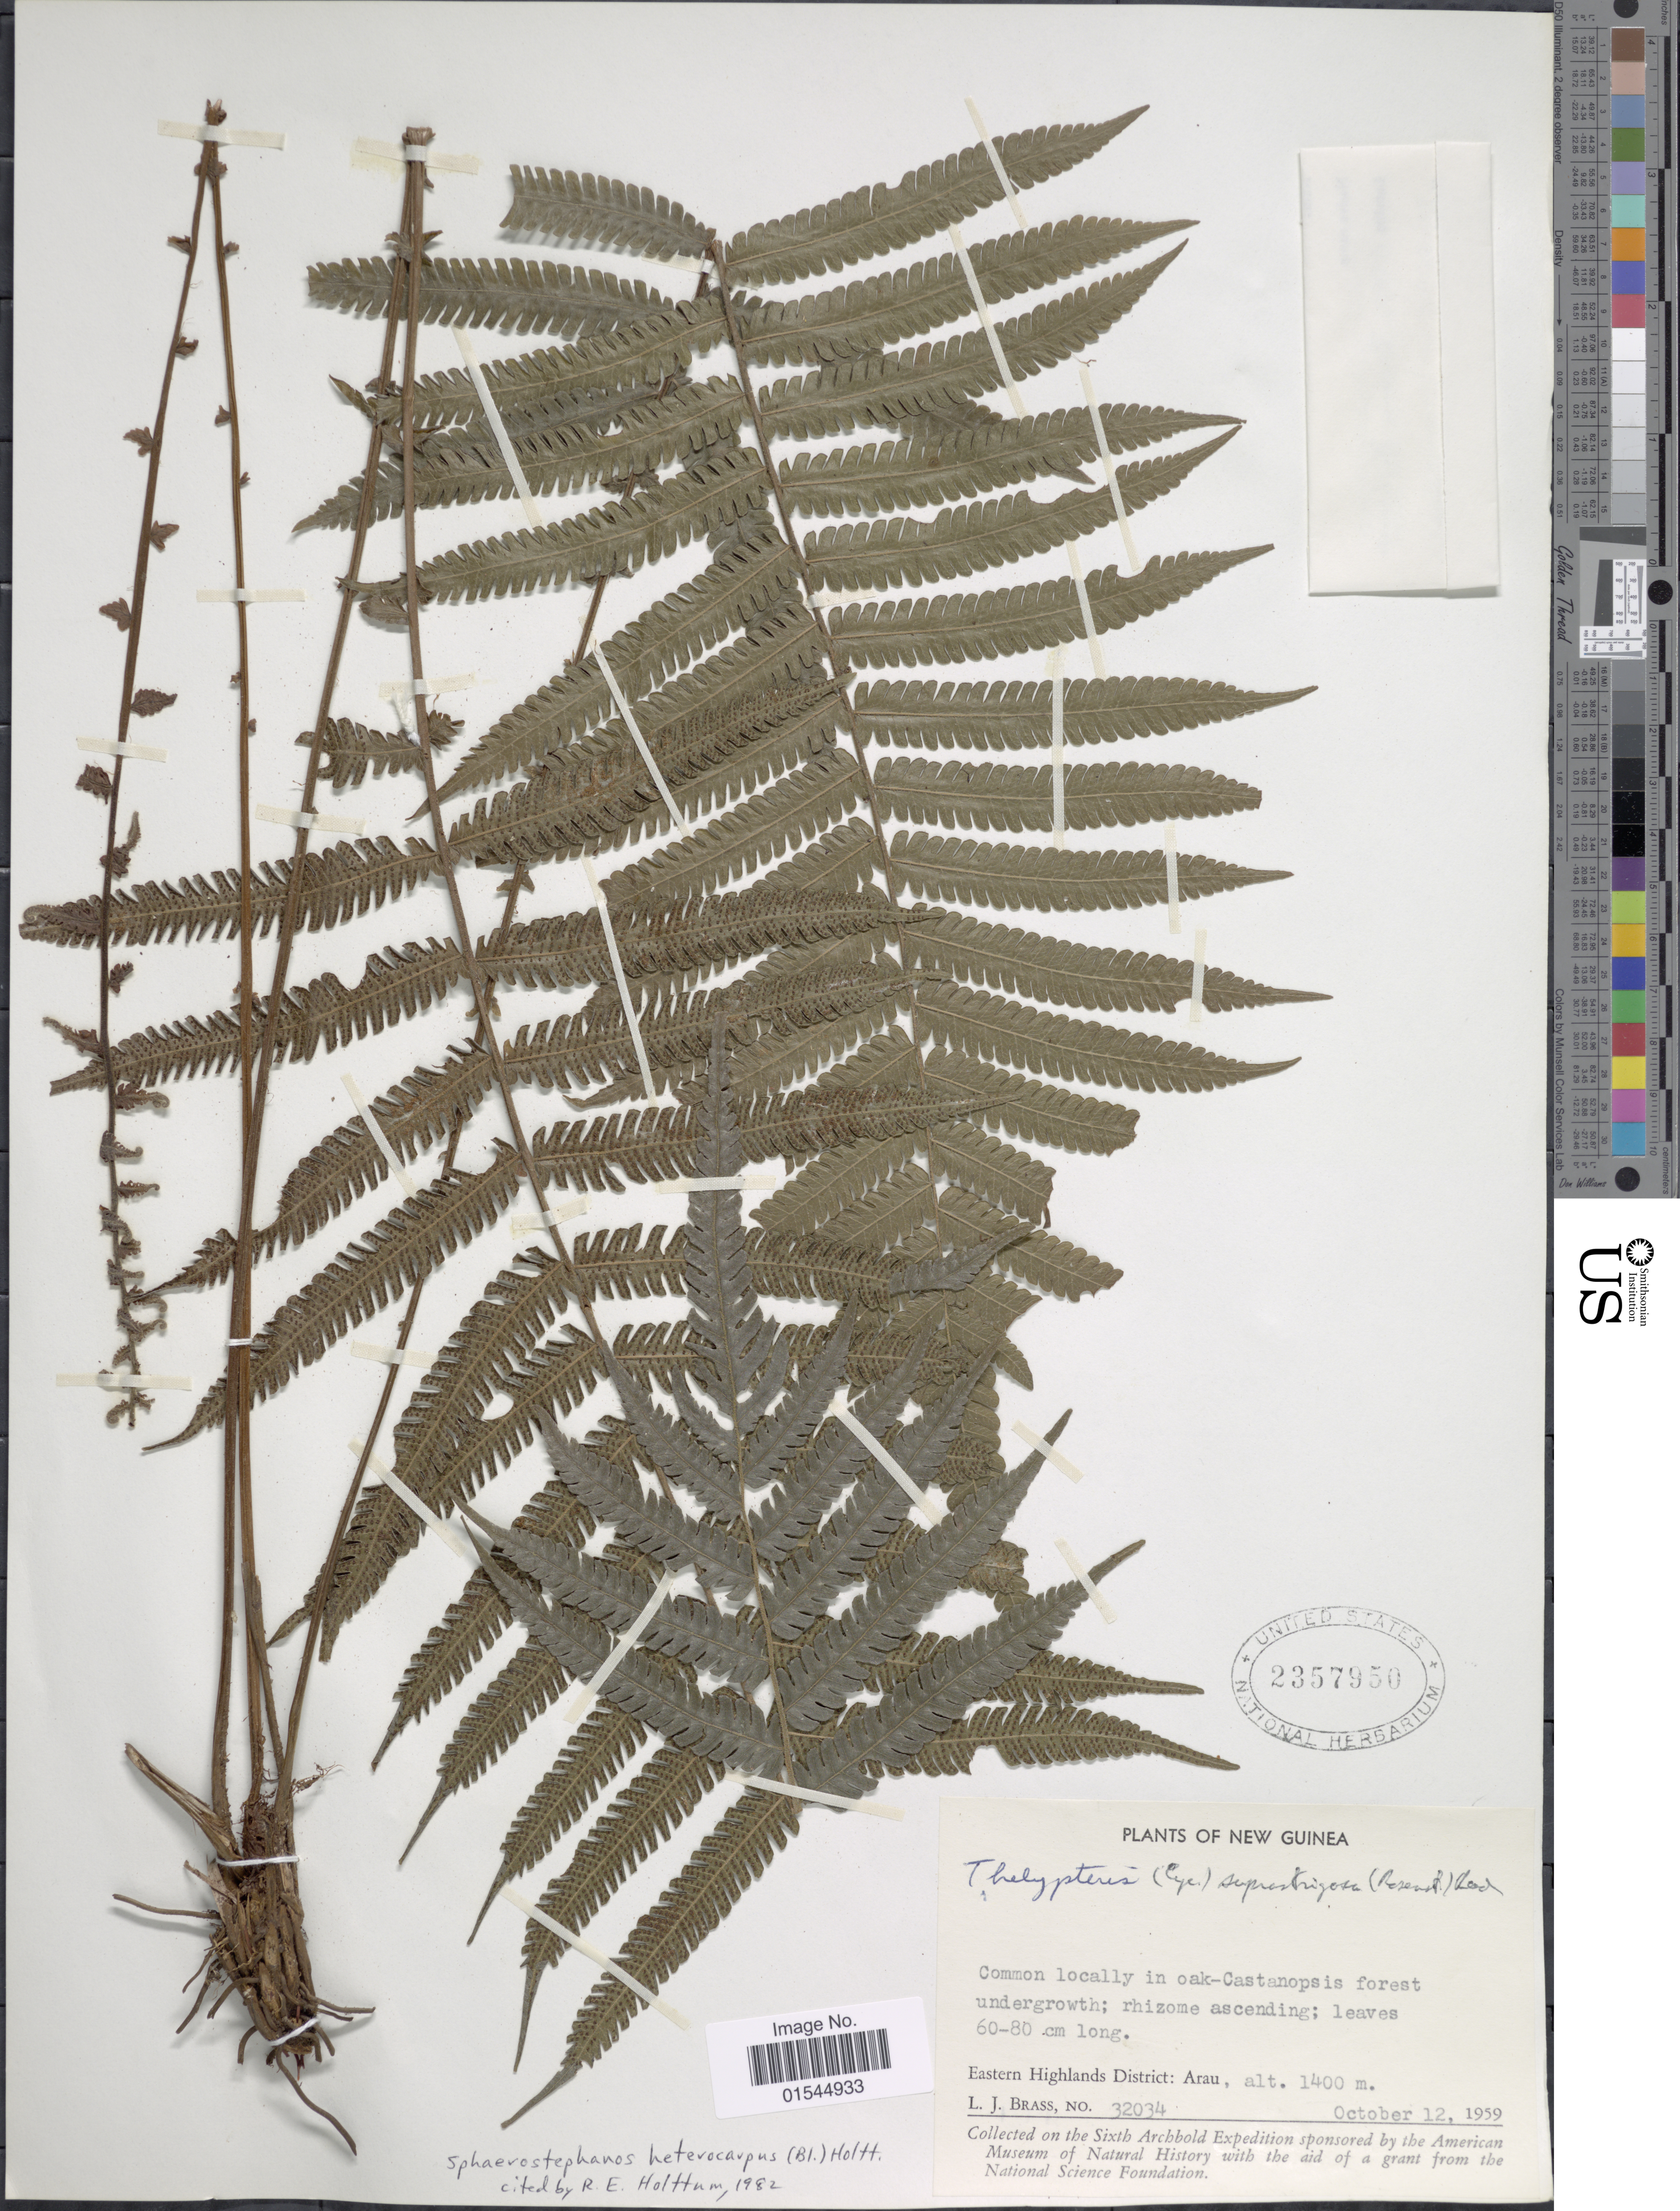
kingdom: Plantae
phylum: Tracheophyta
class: Polypodiopsida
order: Polypodiales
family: Thelypteridaceae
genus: Sphaerostephanos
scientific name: Sphaerostephanos heterocarpus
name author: (Blume) Holttum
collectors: L. J. Brass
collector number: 32034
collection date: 1959-10-12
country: Papua New Guinea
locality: New Guinea, Eastern Highlands District: Arau, oak-Castanopsis forest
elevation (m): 1400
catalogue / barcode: US 2357950